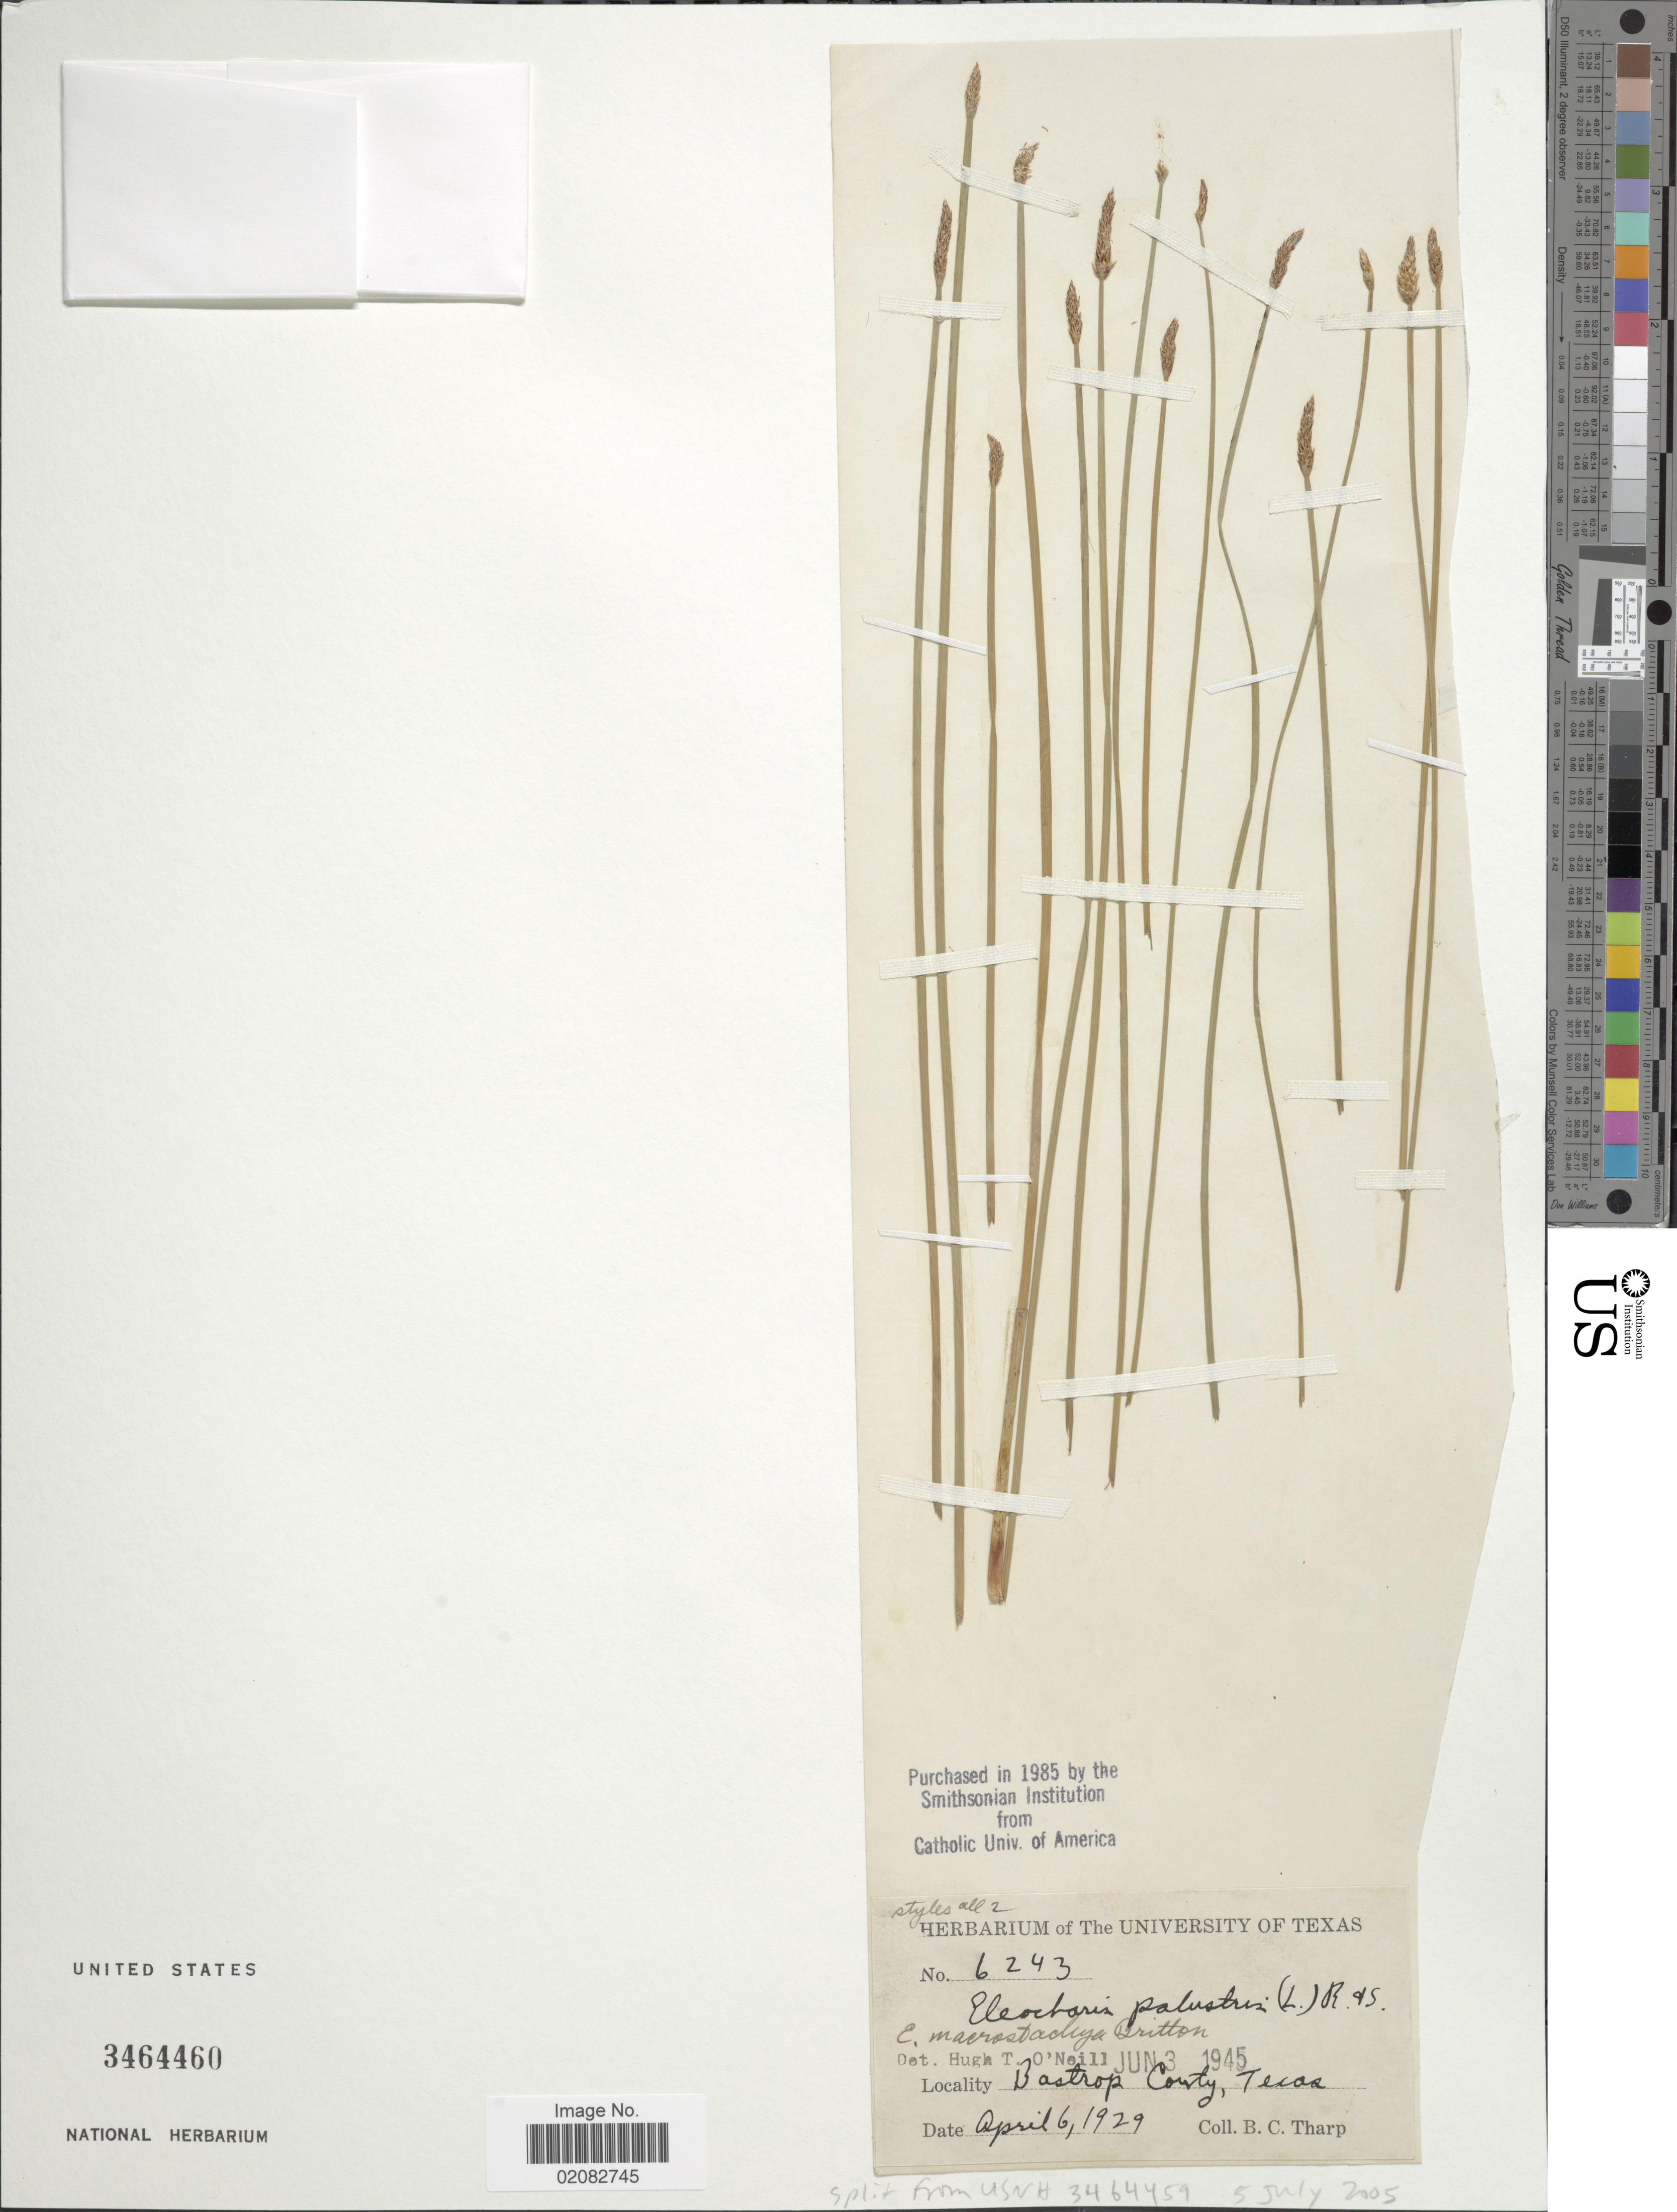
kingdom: Plantae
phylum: Tracheophyta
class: Liliopsida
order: Poales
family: Cyperaceae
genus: Eleocharis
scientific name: Eleocharis macrostachya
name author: Britton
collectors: B. C. Tharp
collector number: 6243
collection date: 1929-04-06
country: United States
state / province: Texas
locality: Bastrop County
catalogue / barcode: US 364460